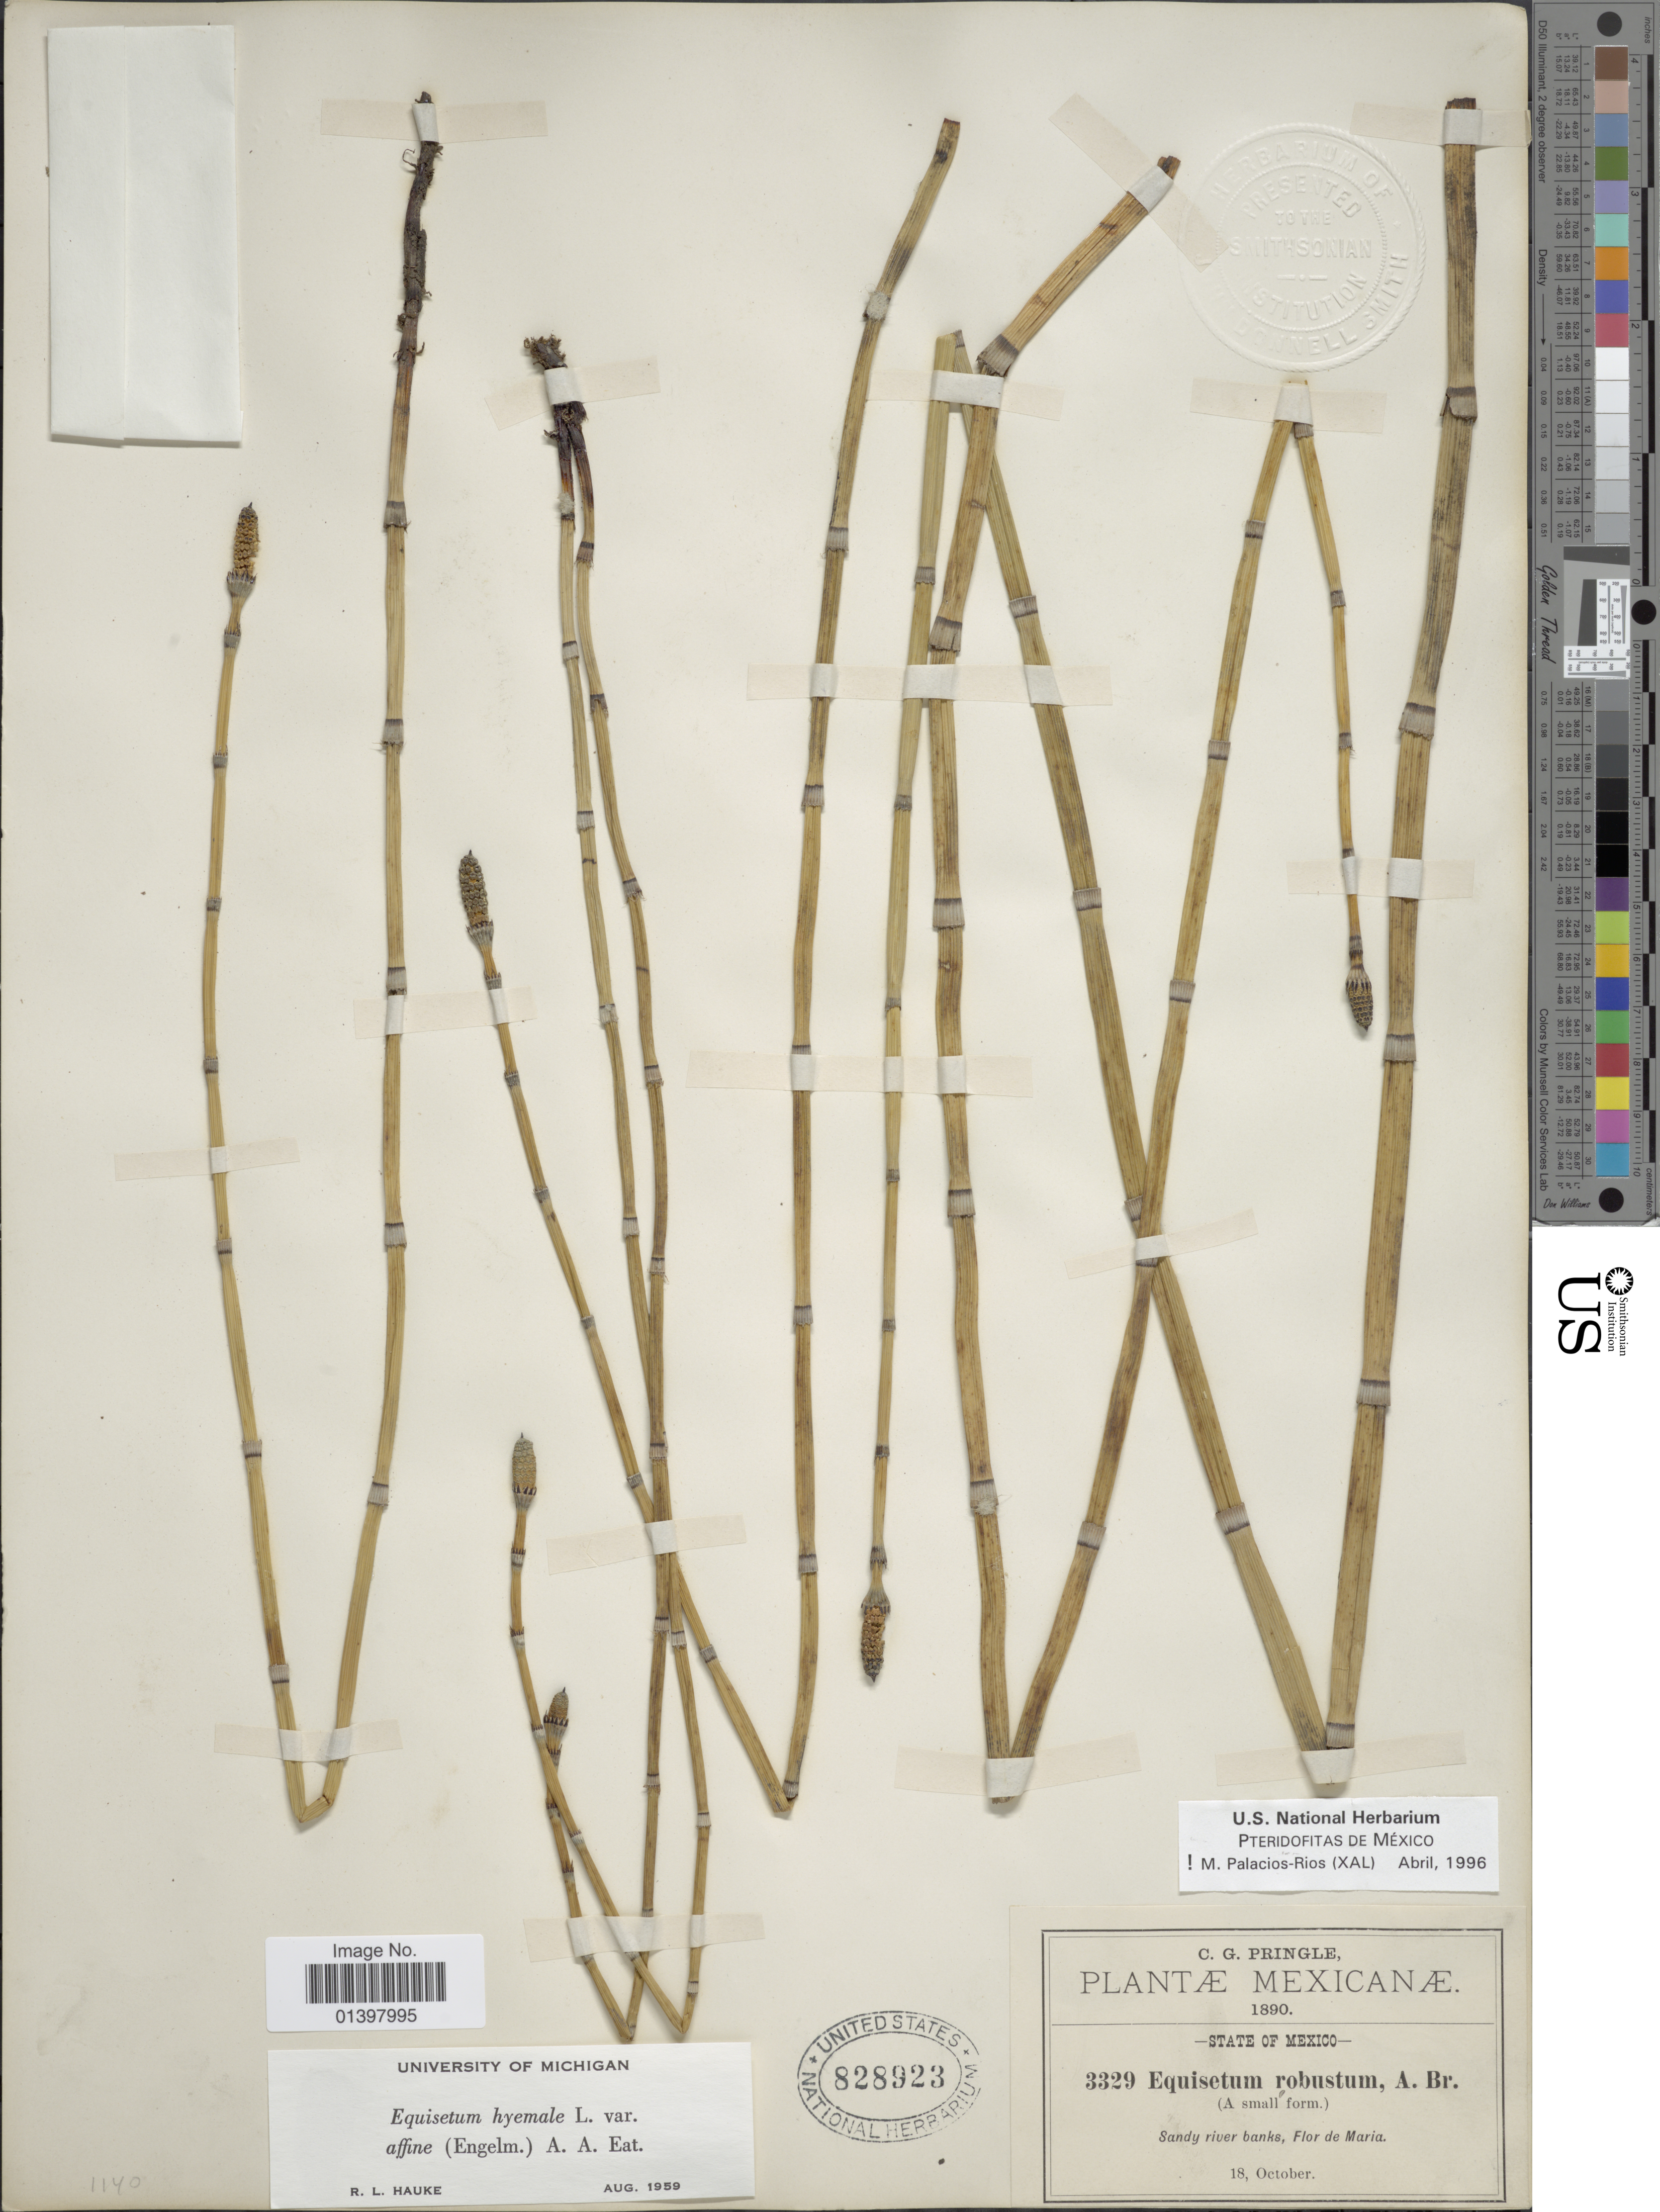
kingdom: Plantae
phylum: Tracheophyta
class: Polypodiopsida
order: Equisetales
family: Equisetaceae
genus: Equisetum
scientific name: Equisetum hyemale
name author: L.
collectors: C. G. Pringle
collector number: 3329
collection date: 1890-10-18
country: Mexico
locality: State of Mexico, Sandy river banks, Flor de Maria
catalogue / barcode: US 828923